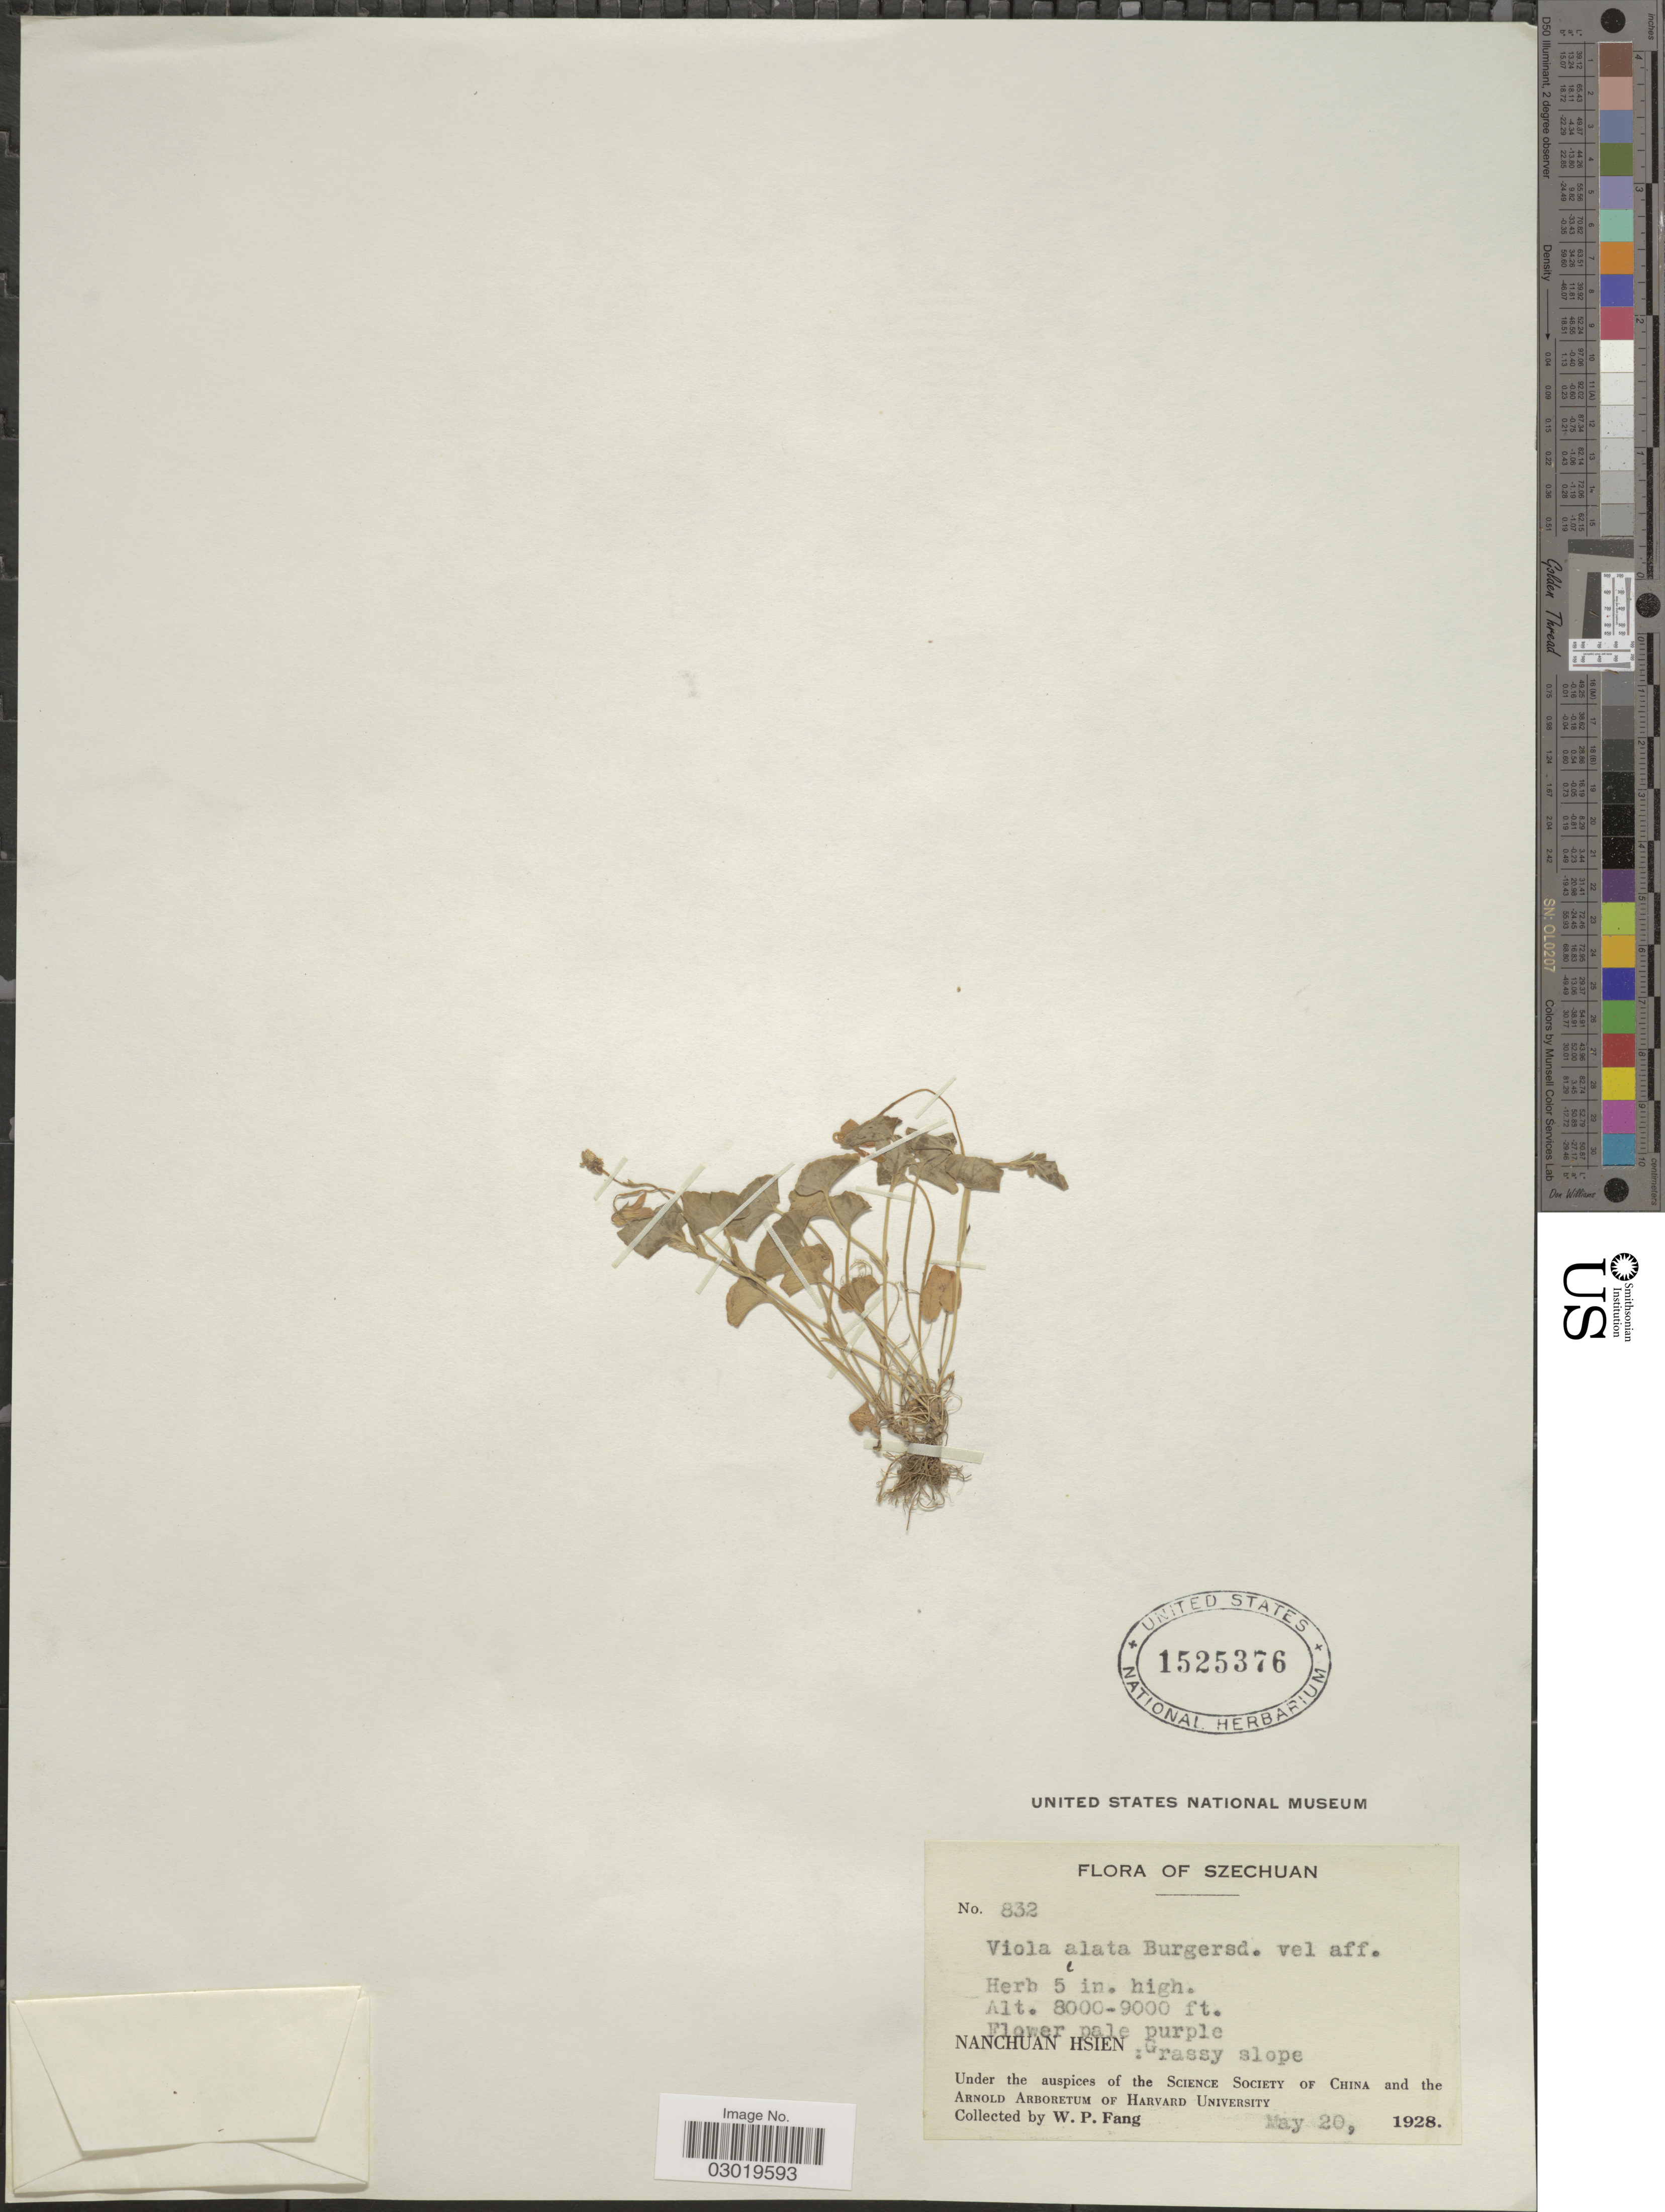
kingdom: Plantae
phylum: Tracheophyta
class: Magnoliopsida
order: Malpighiales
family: Violaceae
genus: Viola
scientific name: Viola alata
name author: Burgersd.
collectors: W. P. Fang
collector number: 832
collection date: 1928-05-20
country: China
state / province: Sichuan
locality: Szechuan, Nanchuan Hsien.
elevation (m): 2438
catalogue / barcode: US 1525376